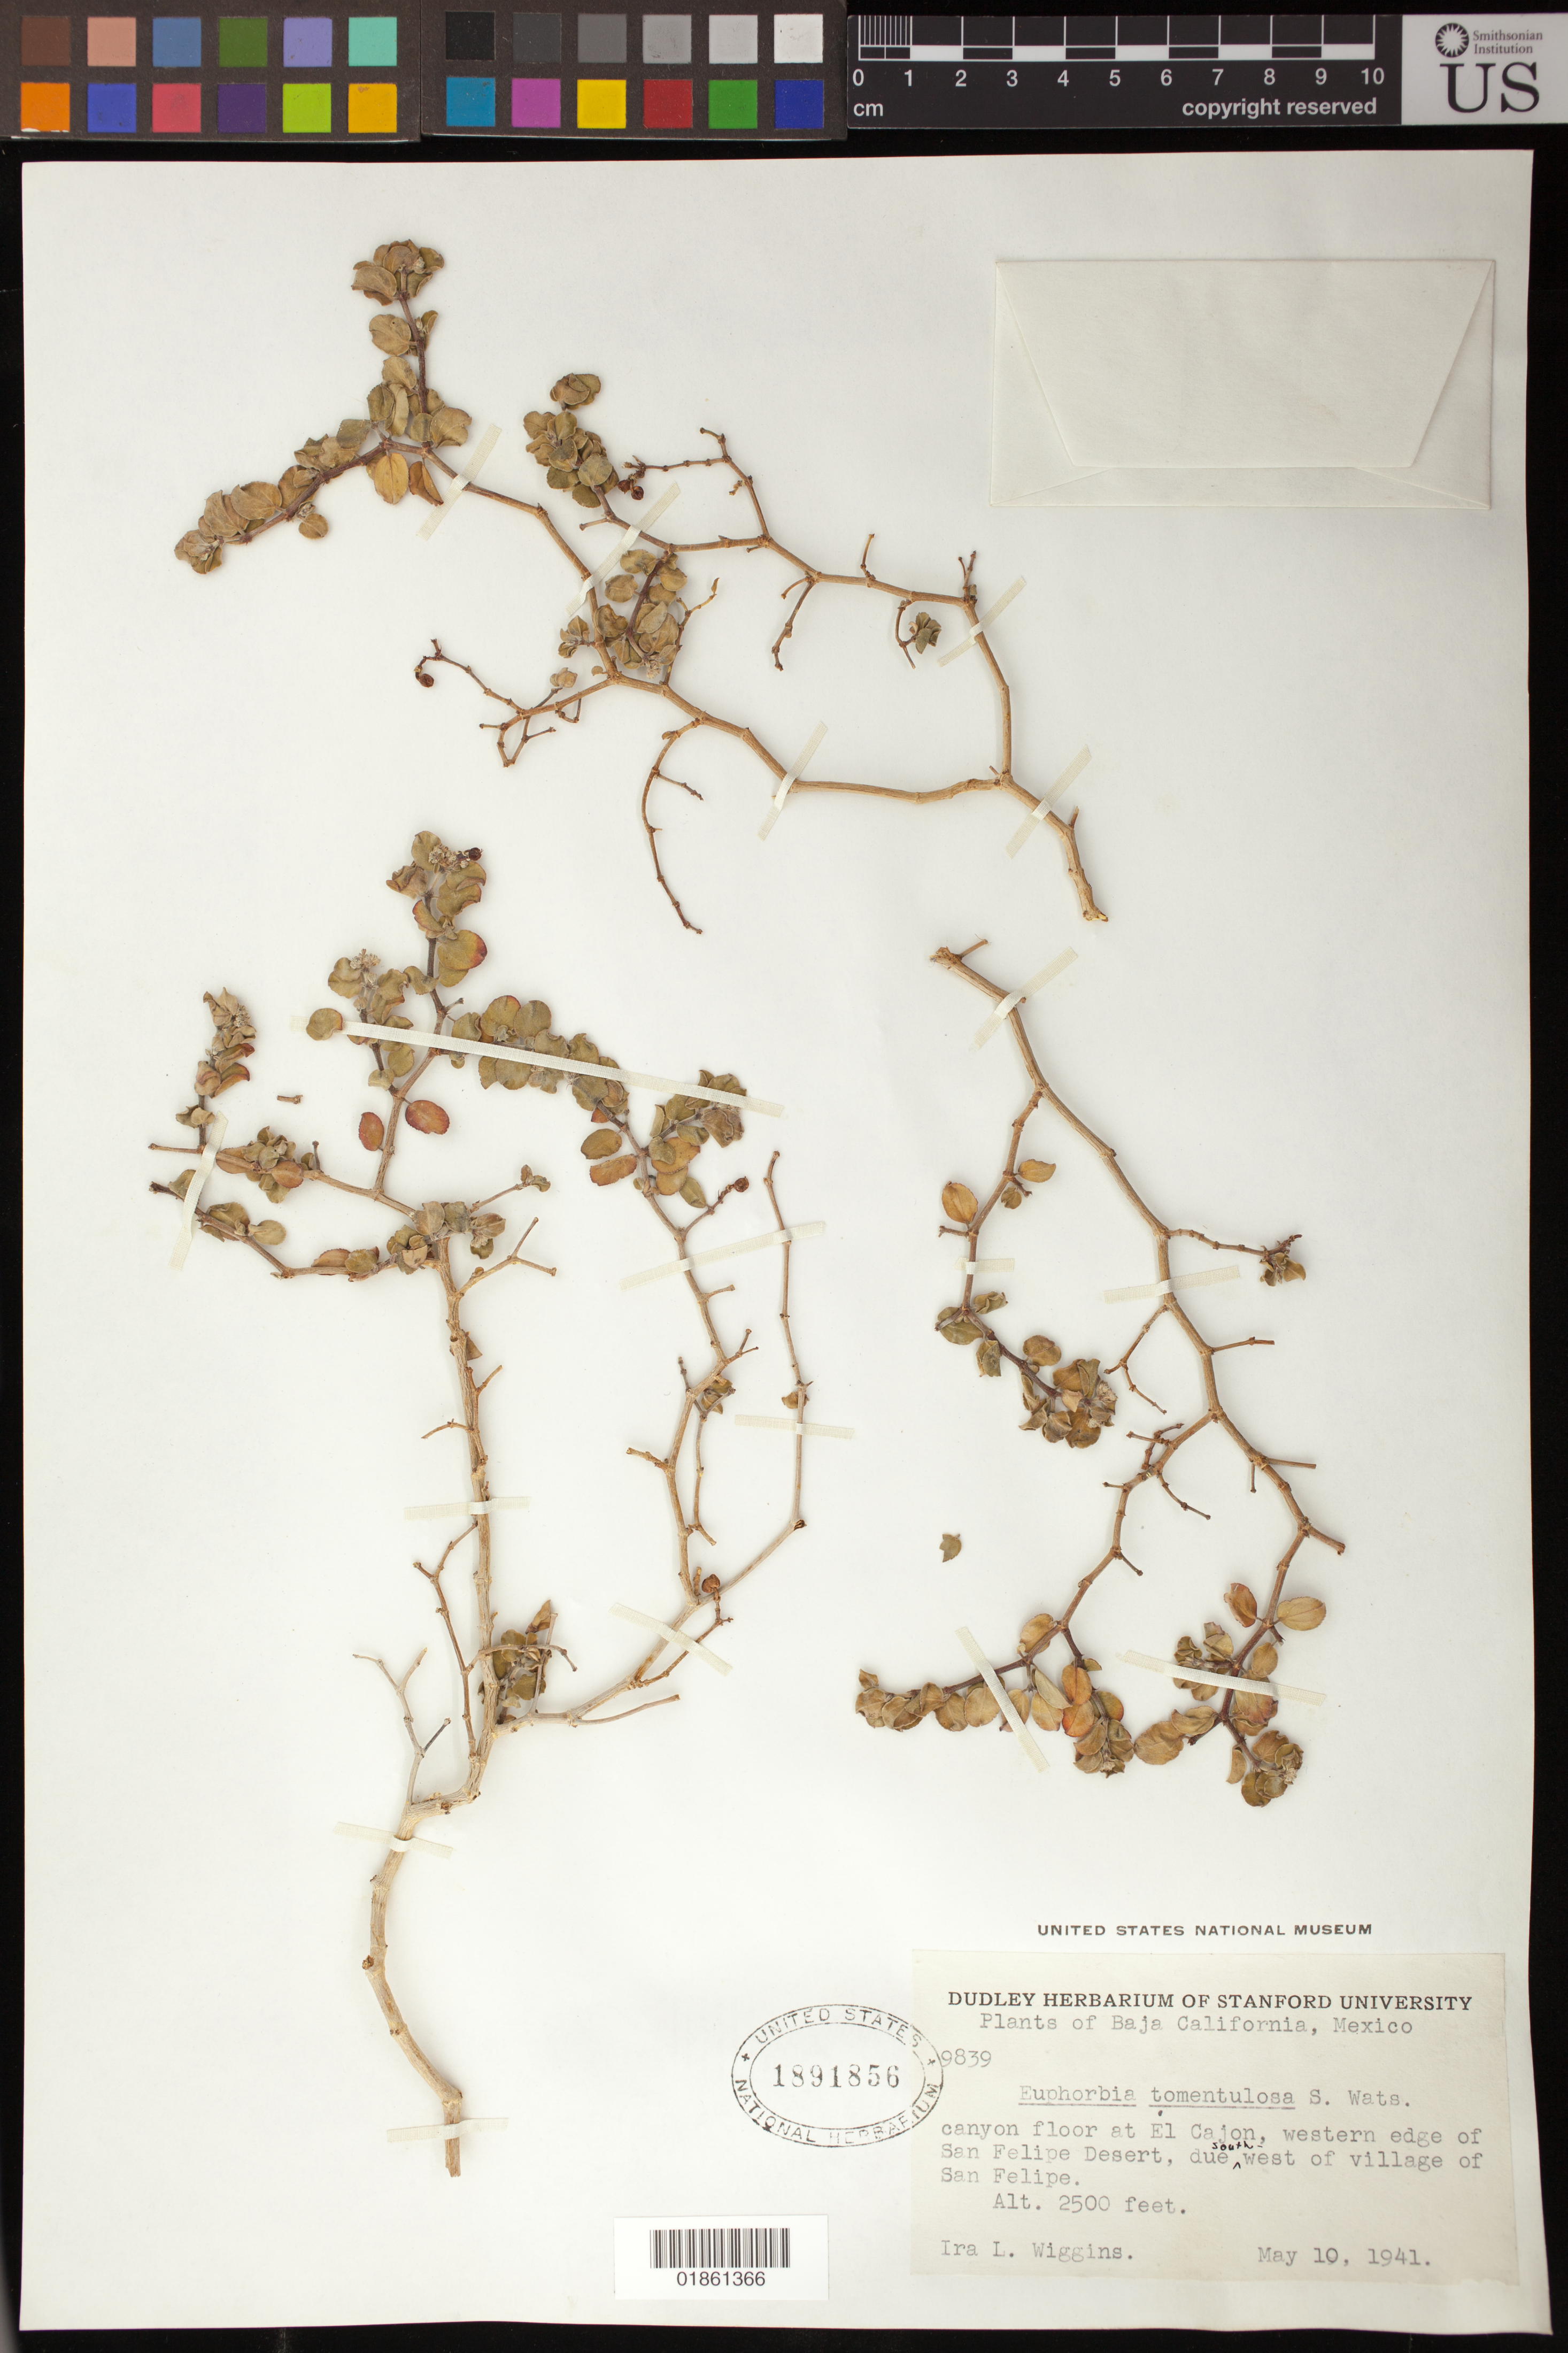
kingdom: Plantae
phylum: Tracheophyta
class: Magnoliopsida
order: Malpighiales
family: Euphorbiaceae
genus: Euphorbia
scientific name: Euphorbia tomentulosa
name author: S. Watson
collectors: I. L. Wiggins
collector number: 9839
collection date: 1941-05-10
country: Mexico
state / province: Baja California Sur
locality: Canyon floor at El Cajon, western edge of San Felipe Desert, due south west of village of San Felipe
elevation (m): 762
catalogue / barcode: US 1891856